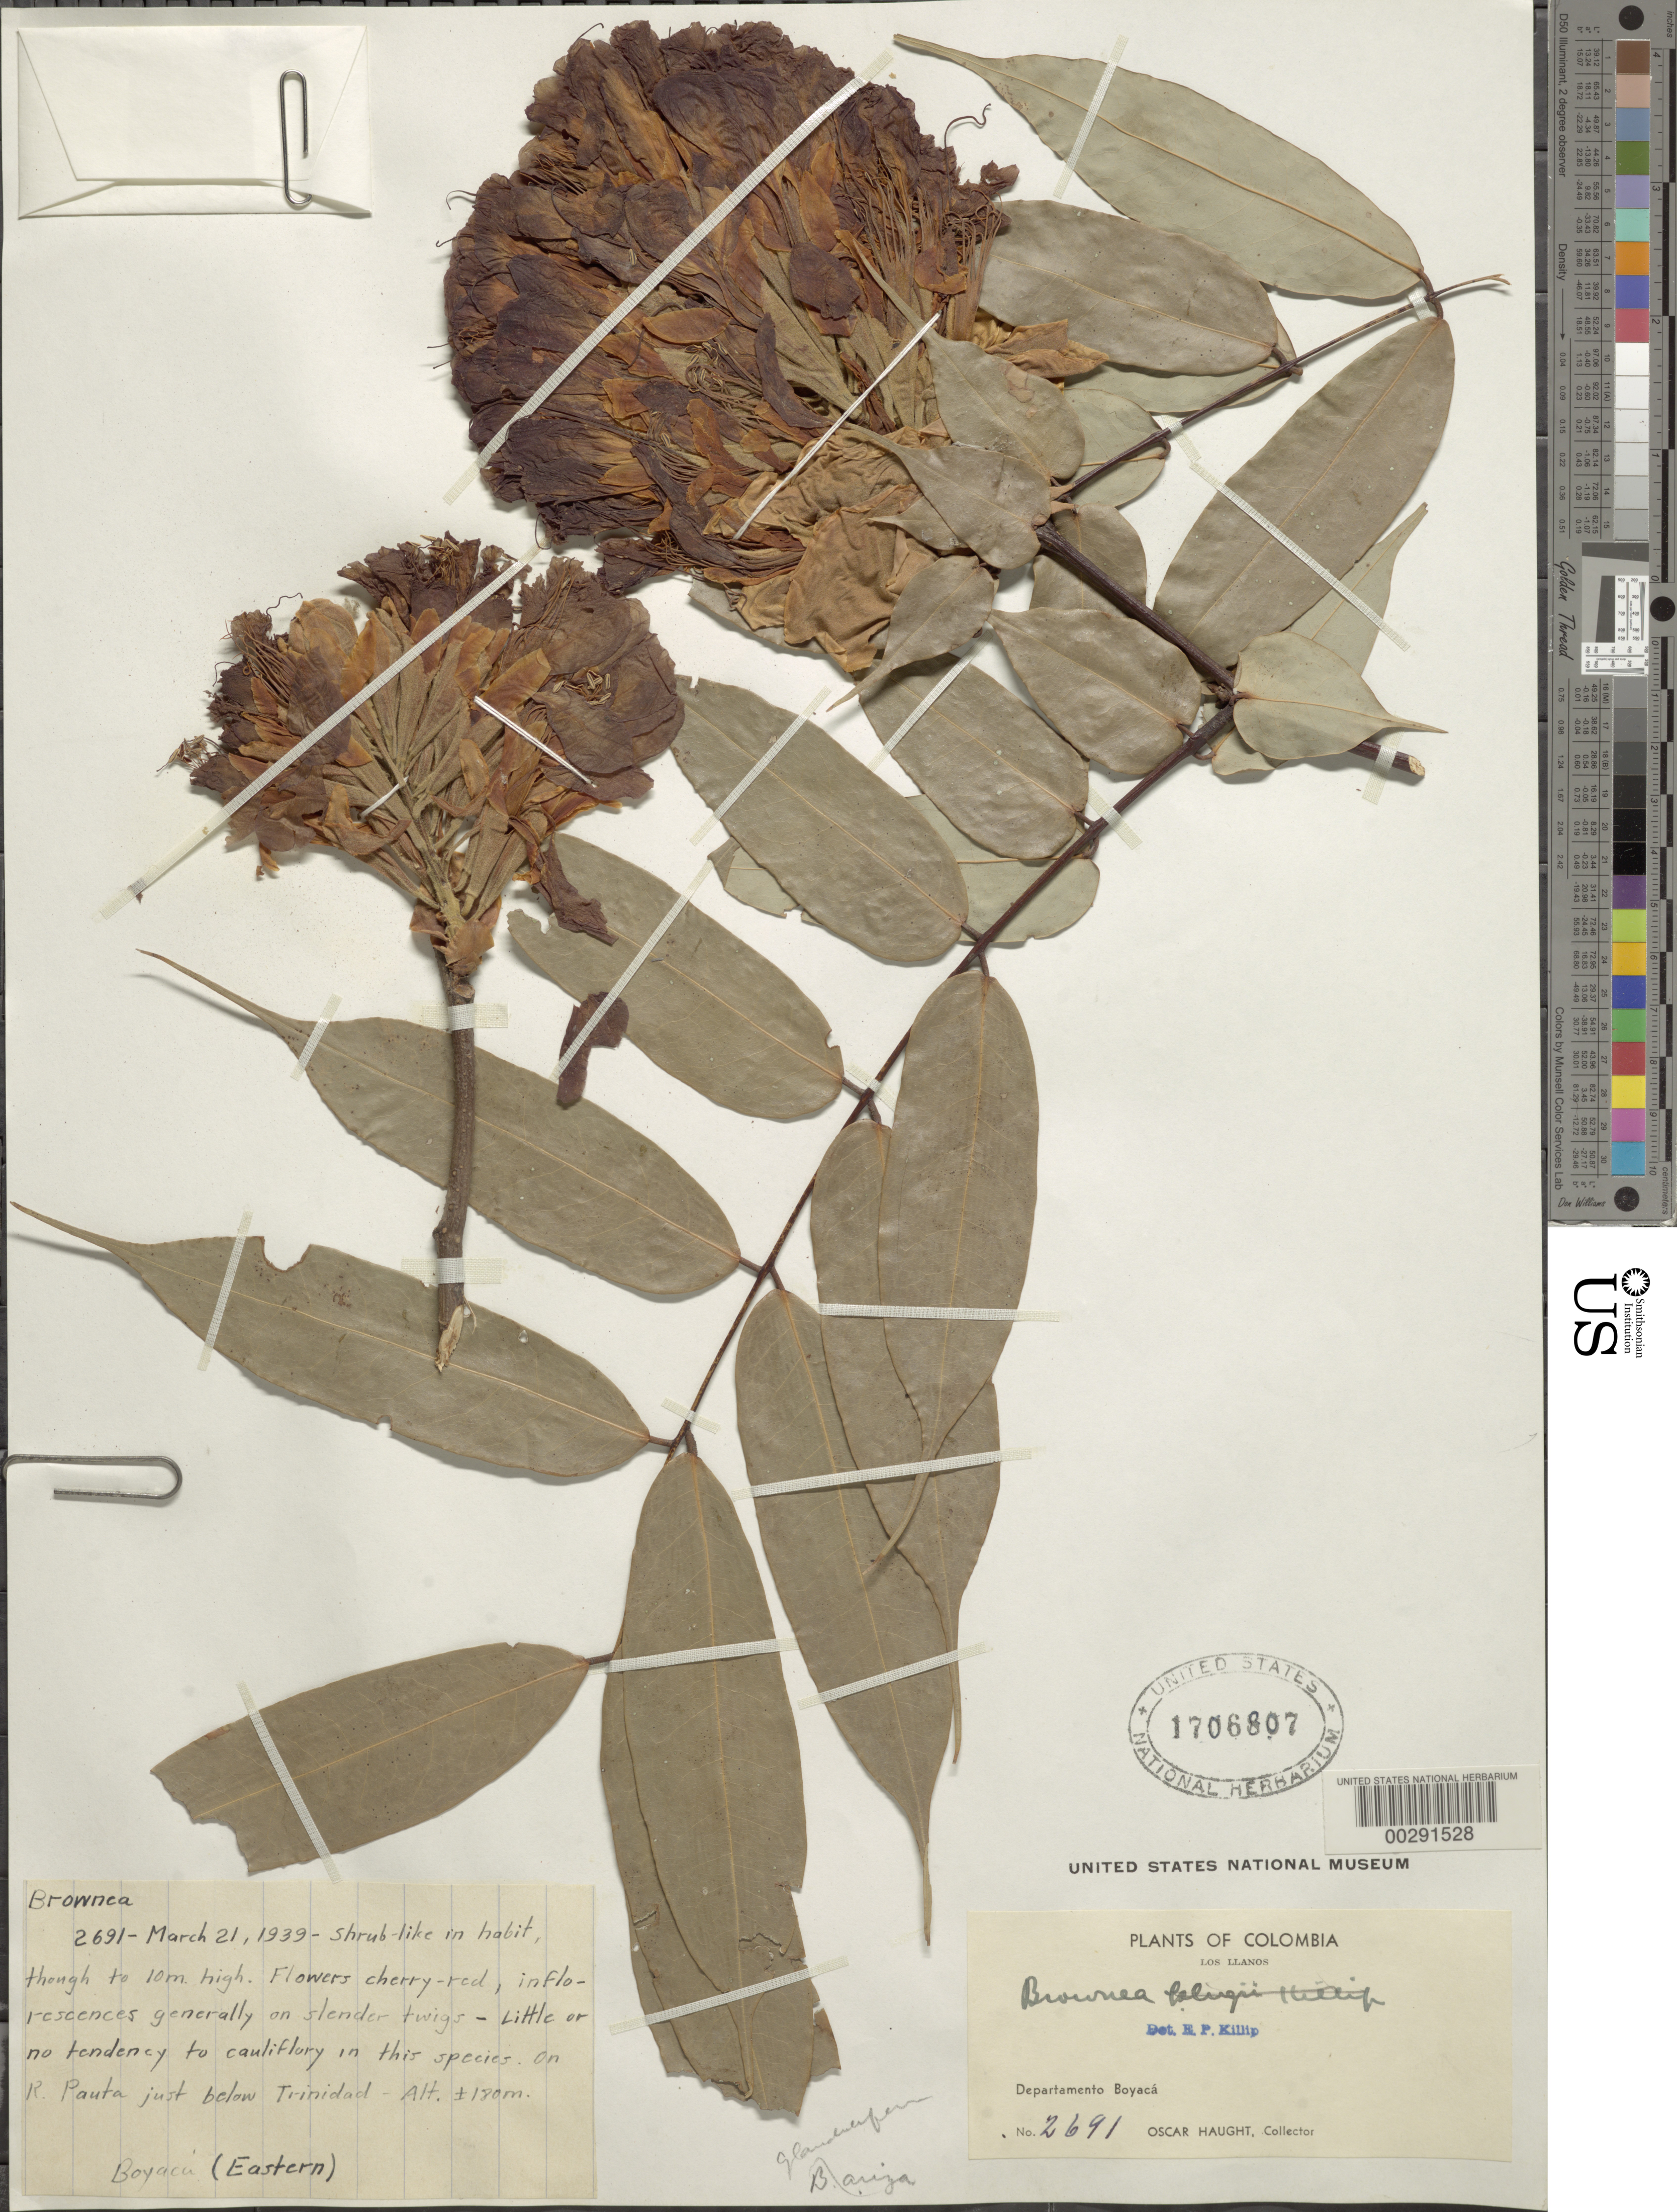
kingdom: Plantae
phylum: Tracheophyta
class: Magnoliopsida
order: Fabales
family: Fabaceae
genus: Brownea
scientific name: Brownea grandiceps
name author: Jacq.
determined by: Santos-Silva, J.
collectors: O. L. Haught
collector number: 2691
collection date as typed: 21 Mar 1939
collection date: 1939-03-21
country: Colombia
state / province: Boyacá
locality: On Rio Pauta below Trinidad; Los Llanos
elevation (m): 180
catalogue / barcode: US 1706807